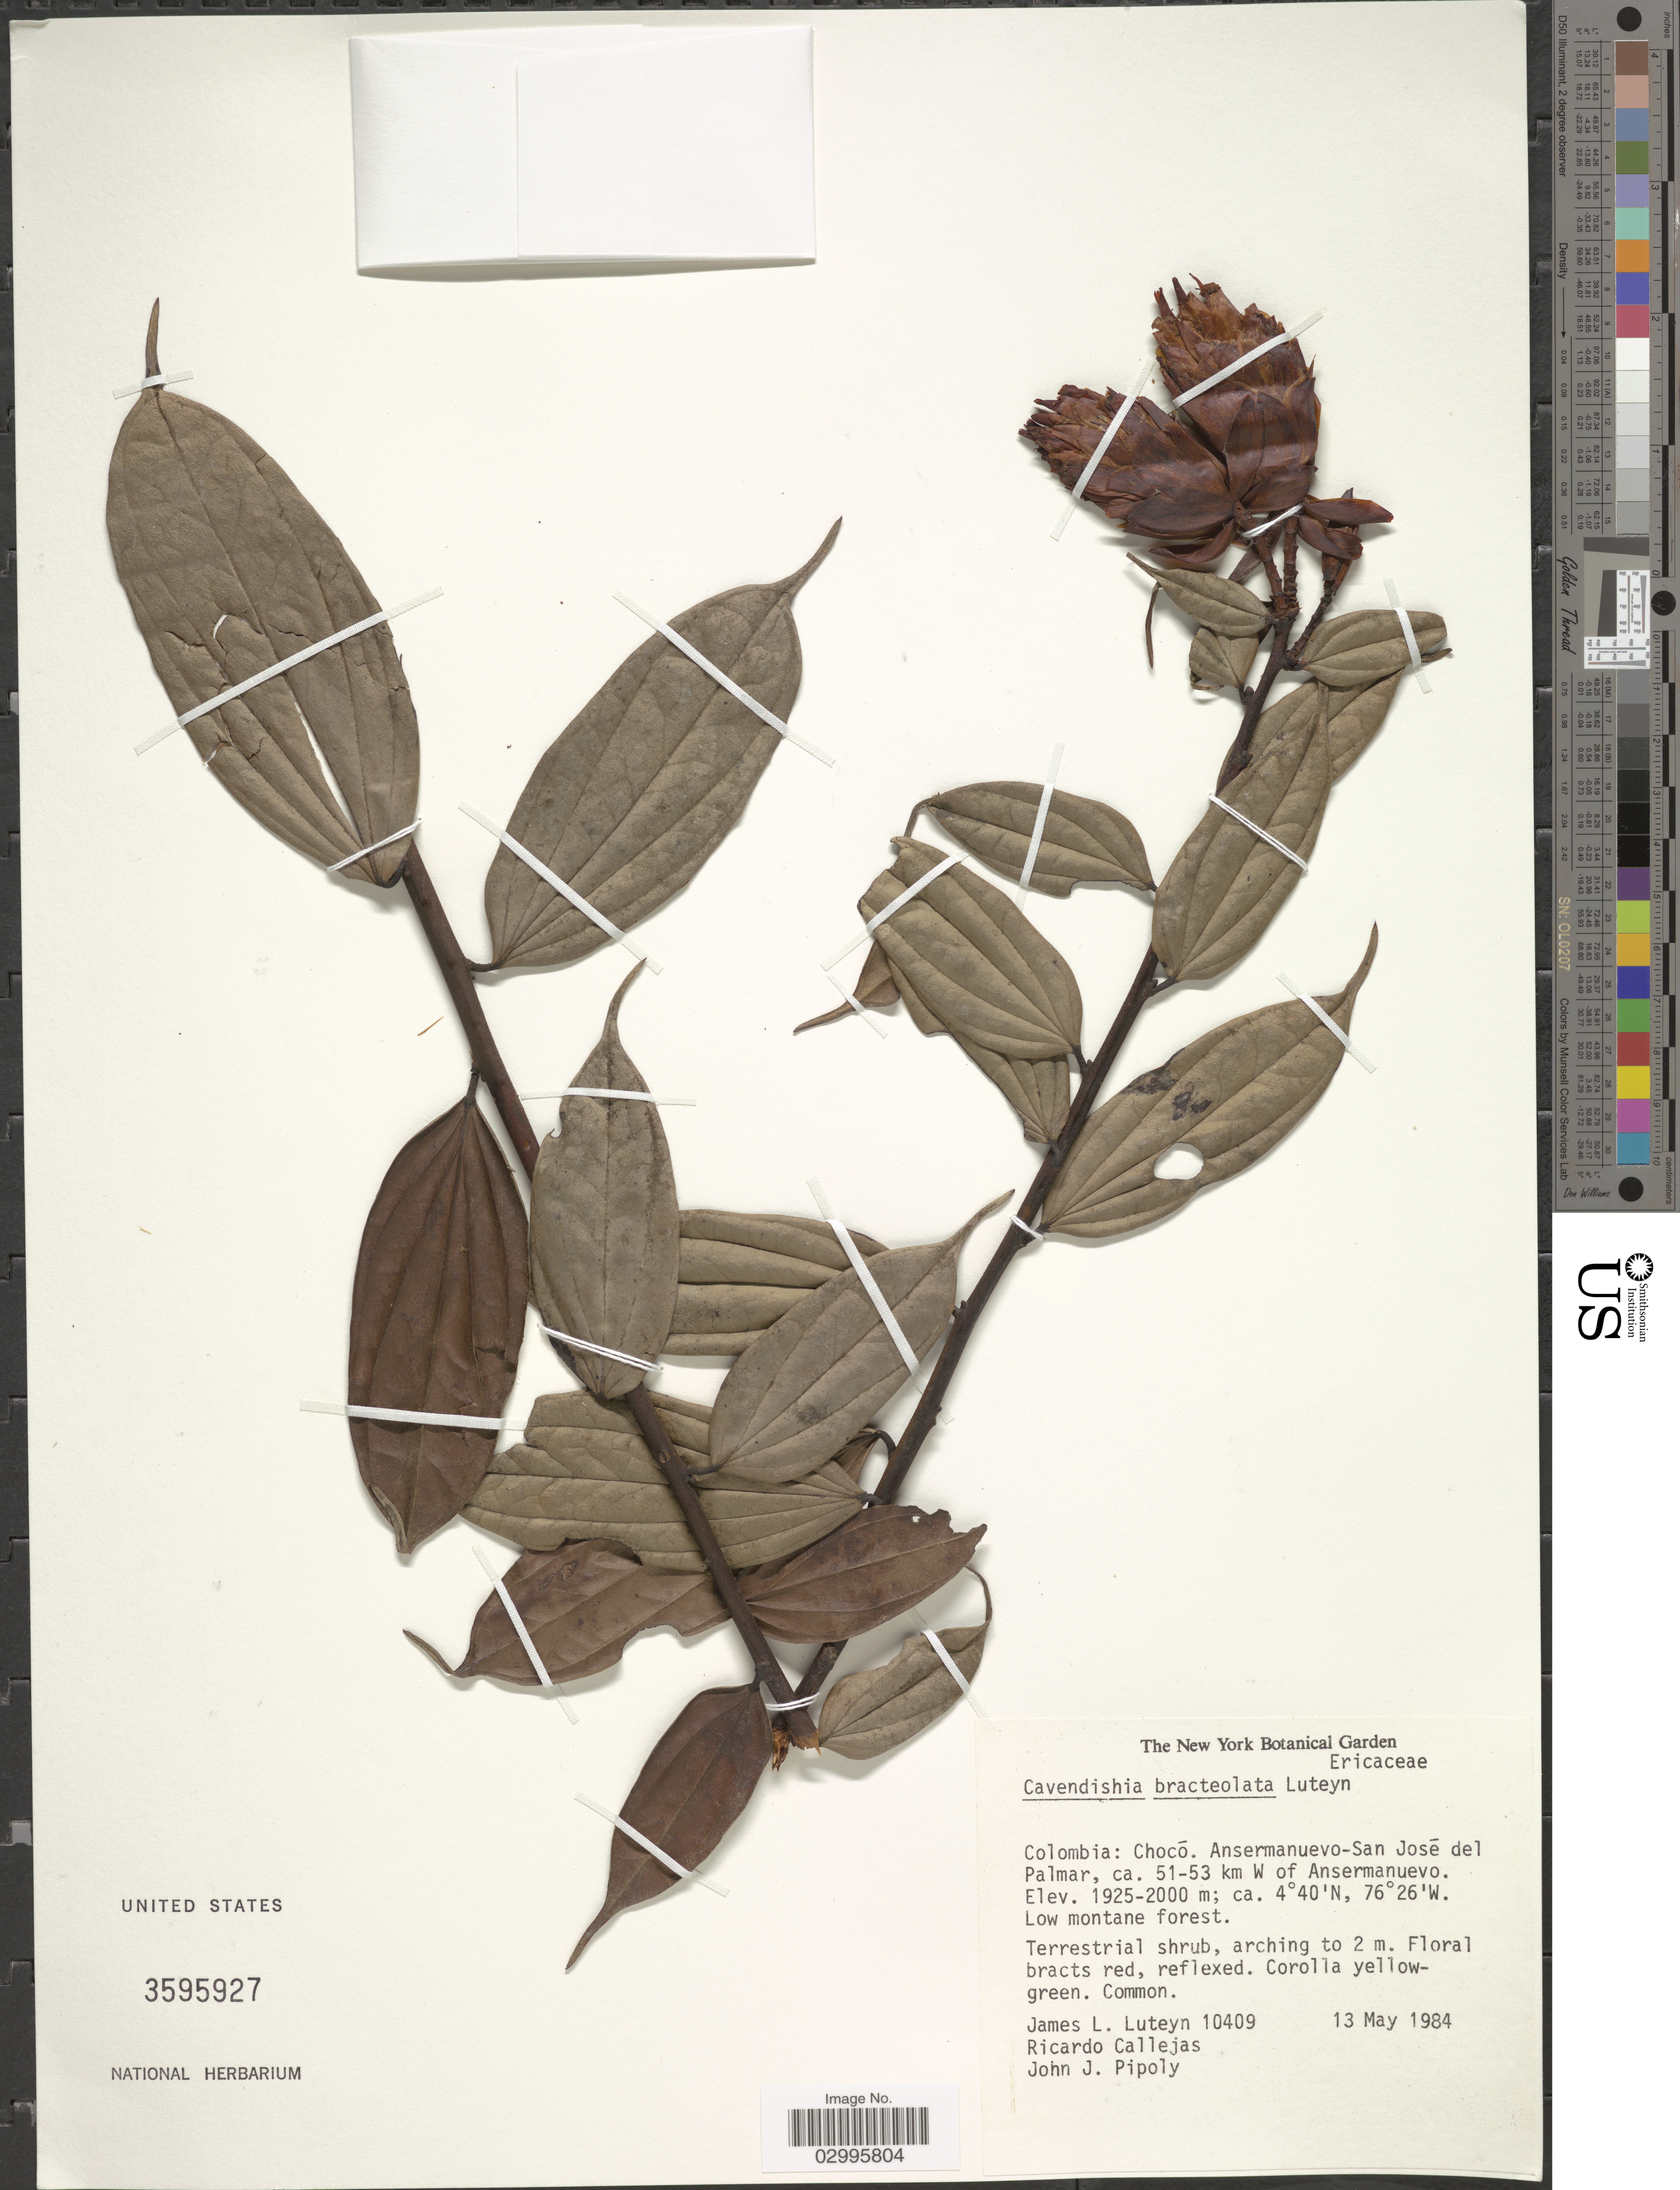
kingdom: Plantae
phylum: Tracheophyta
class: Magnoliopsida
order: Ericales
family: Ericaceae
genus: Cavendishia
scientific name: Cavendishia bracteolata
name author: Luteyn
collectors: J. Luteyn, R. Callejas & J. J. Pipoly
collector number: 10409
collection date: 1984-05-13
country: Colombia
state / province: Chocó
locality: Ansermanuevo- San José del Palmar, ca. 51-53 km W of Ansermanuevo.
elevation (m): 1925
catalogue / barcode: US 3595927